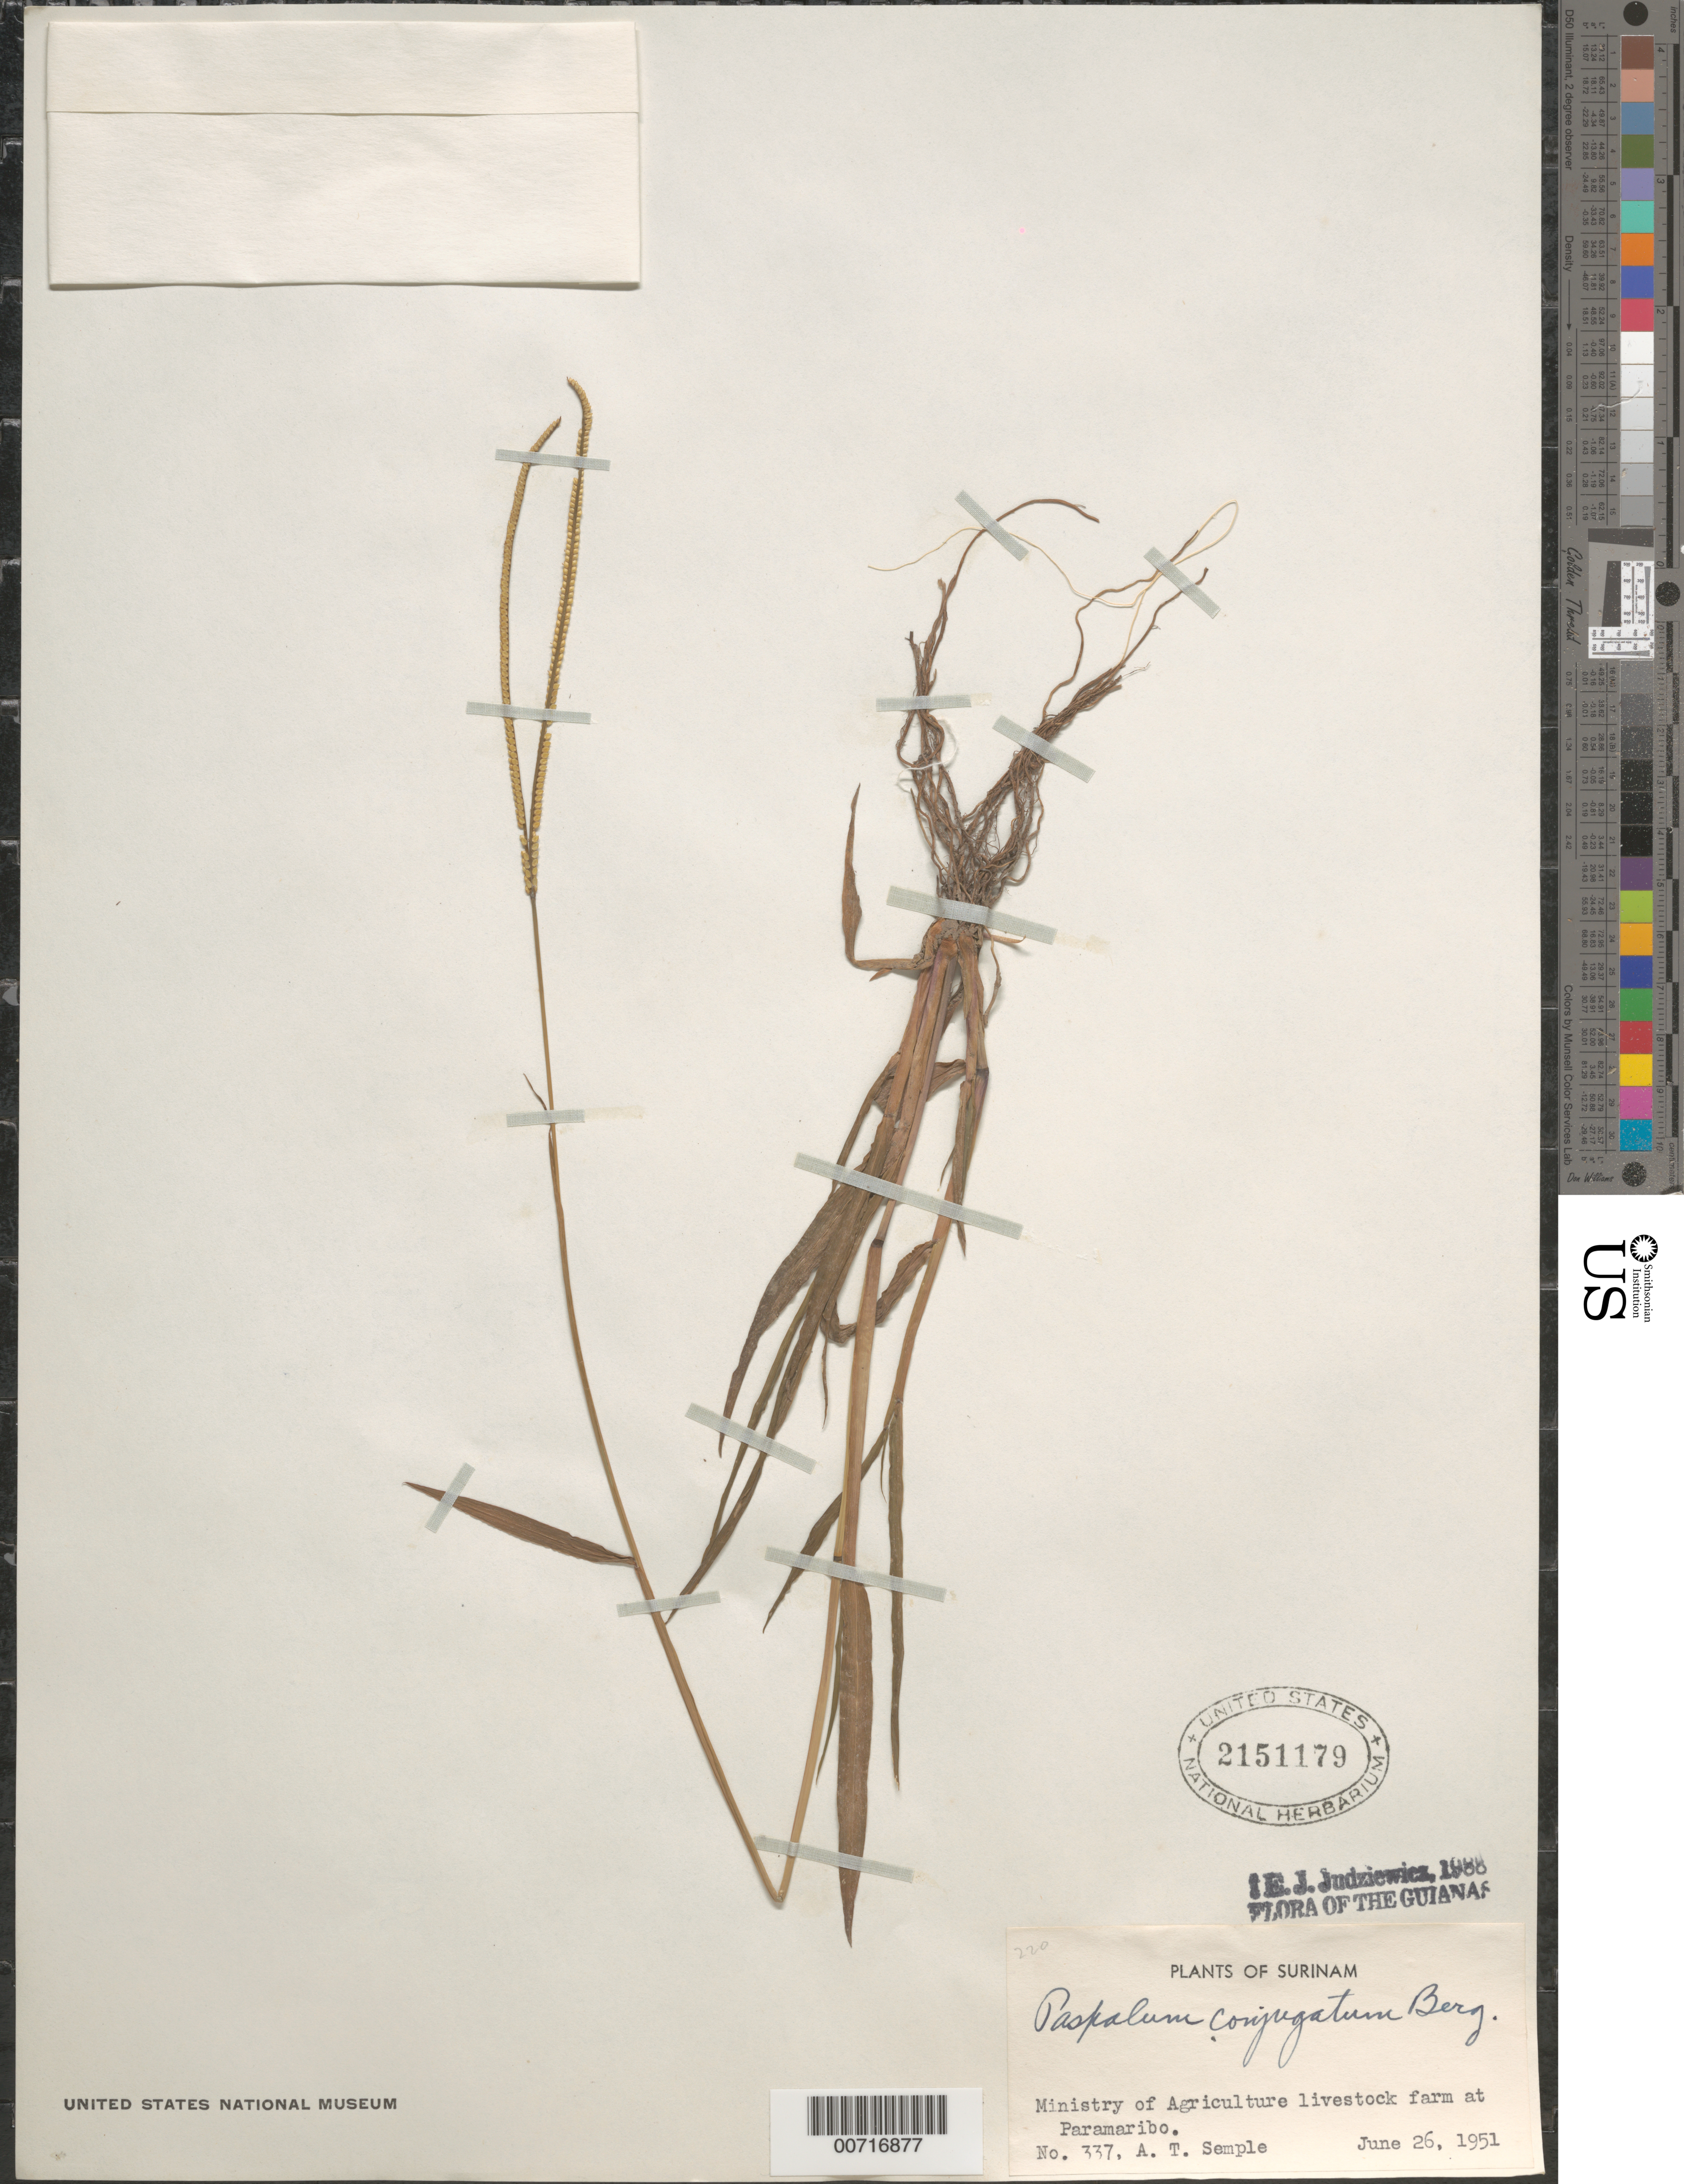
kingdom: Plantae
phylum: Tracheophyta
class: Liliopsida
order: Poales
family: Poaceae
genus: Paspalum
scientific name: Paspalum conjugatum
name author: P.J. Bergius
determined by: Judziewicz, E. J.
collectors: A. Semple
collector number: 337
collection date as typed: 26-Jun-51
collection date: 1951-06-26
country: Suriname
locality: Paramaribo, Ministry of Agriculture livestock farm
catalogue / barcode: US 2151179